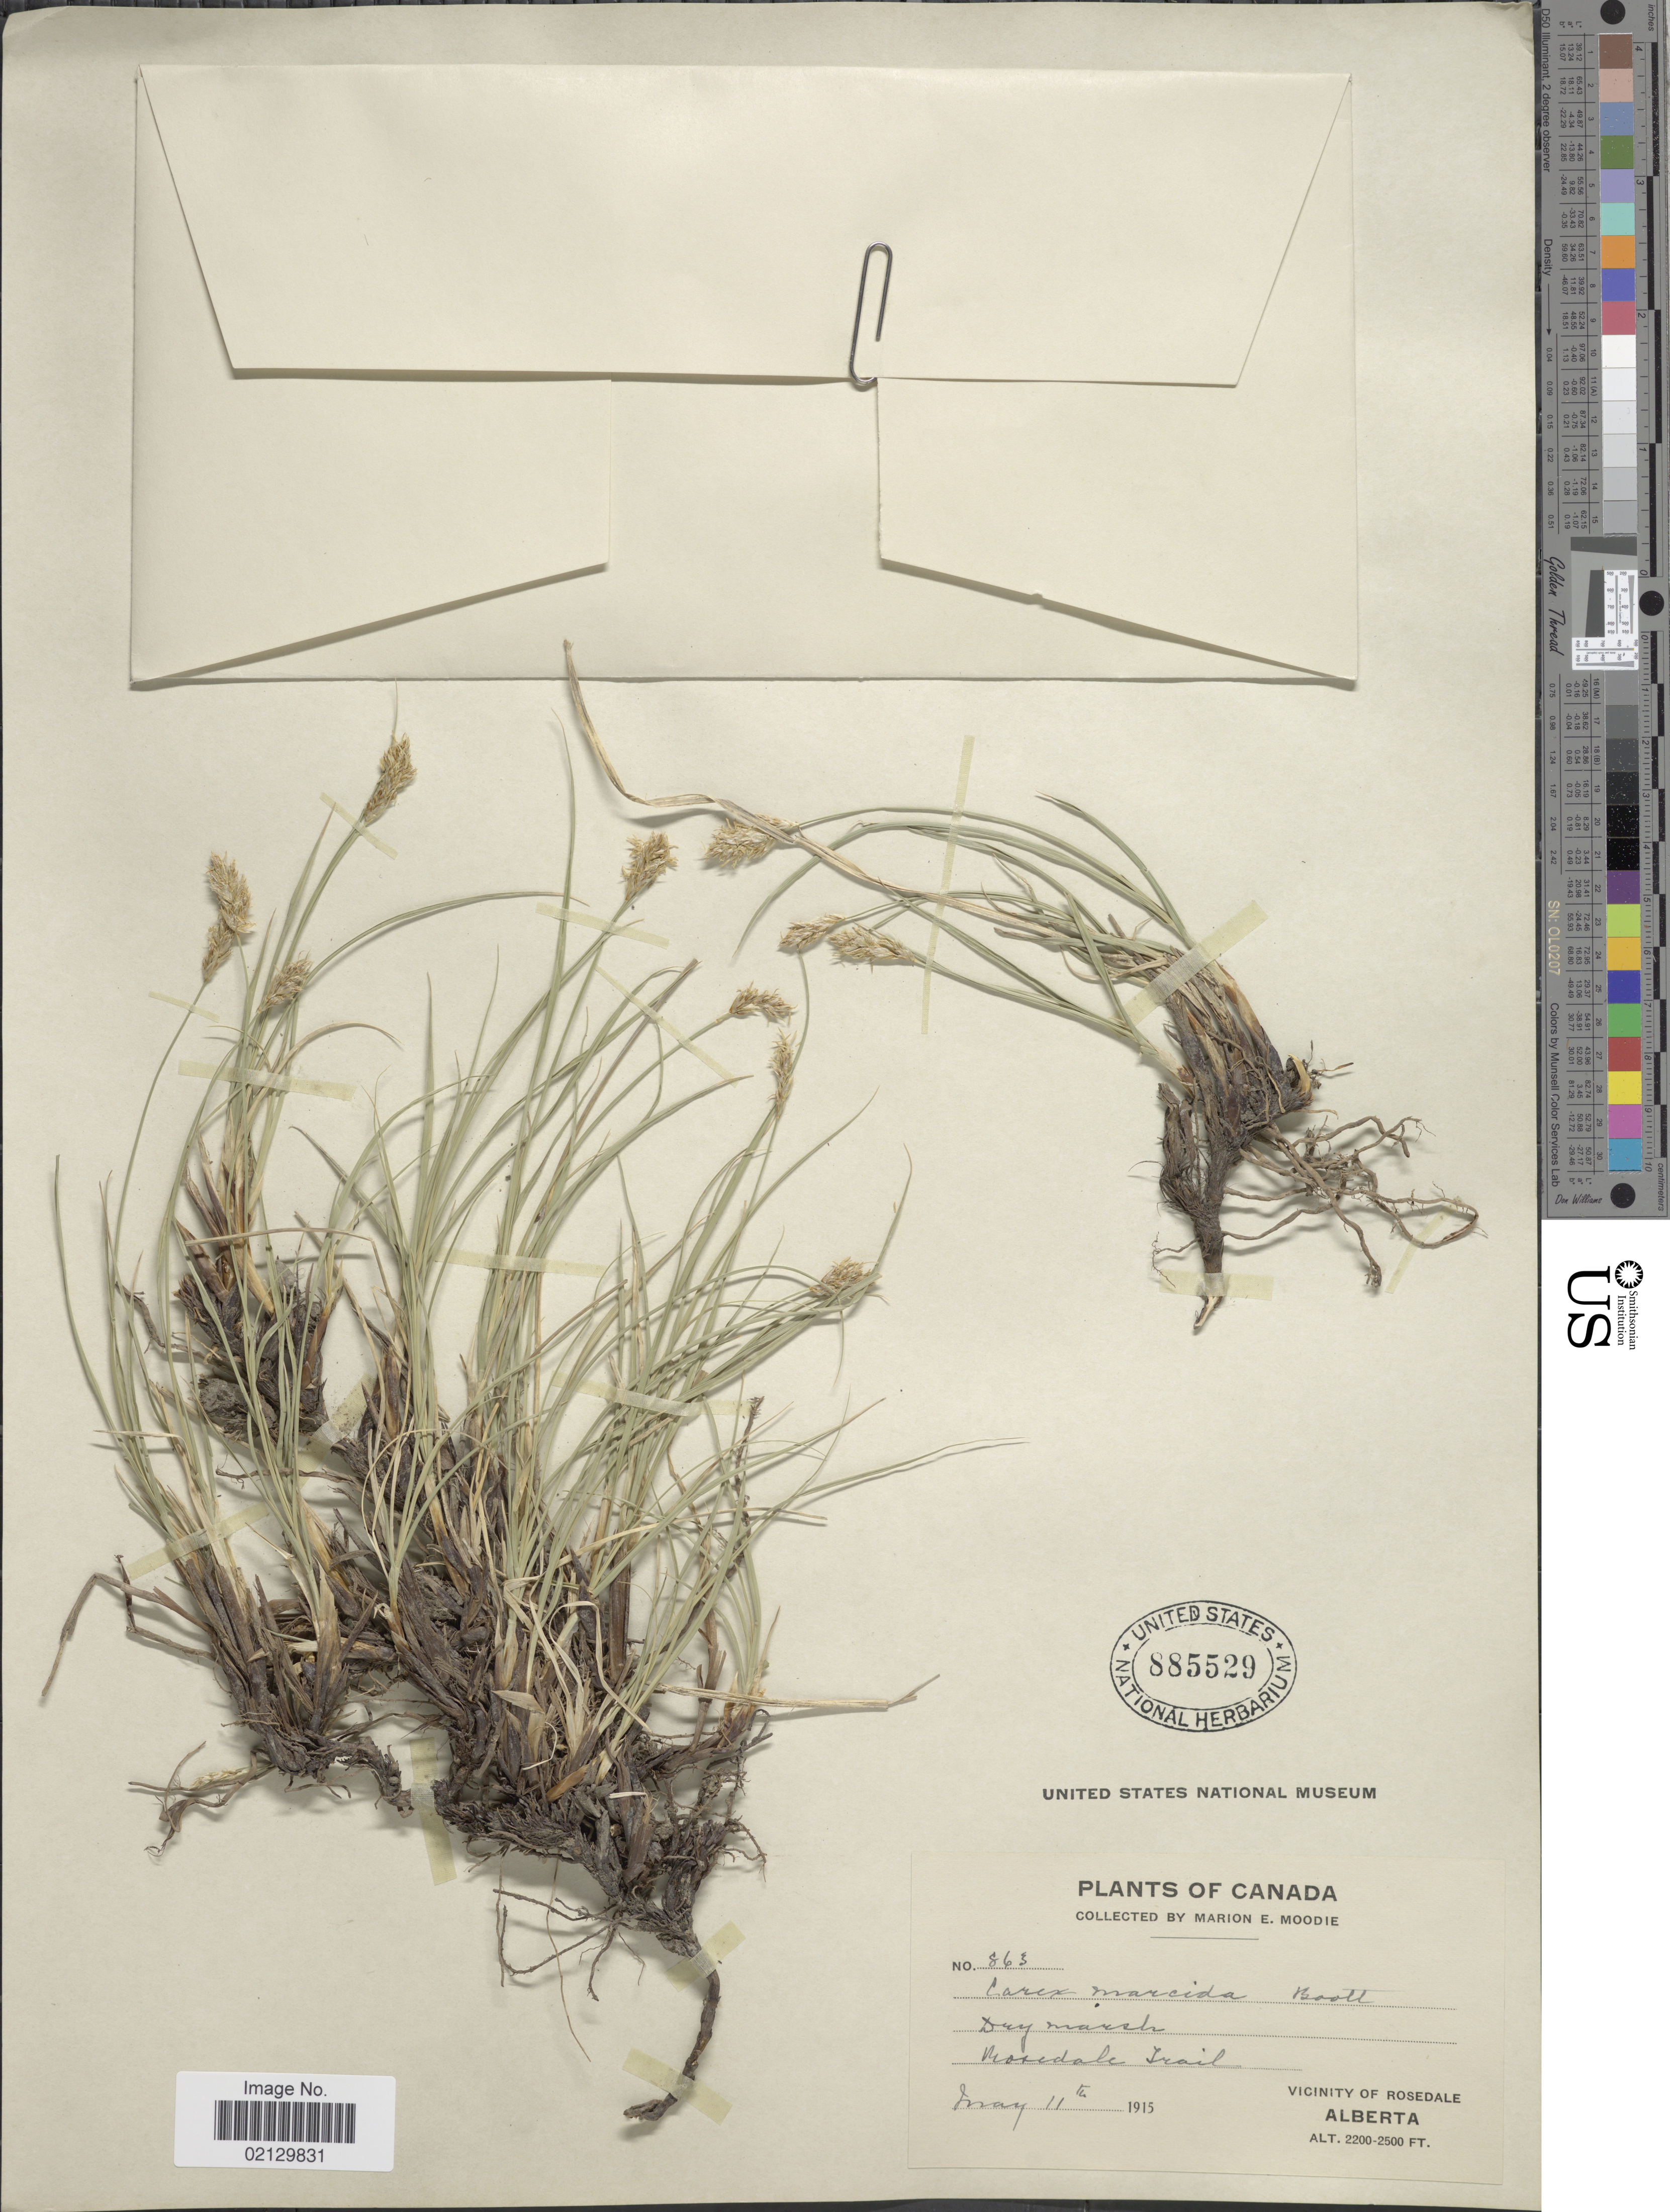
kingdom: Plantae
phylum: Tracheophyta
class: Liliopsida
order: Poales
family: Cyperaceae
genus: Carex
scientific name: Carex praegracilis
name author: W. Boott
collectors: M. E. Moodie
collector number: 863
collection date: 1915-05-11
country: Canada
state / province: Alberta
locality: Rosedale Trail, Vicinity of Rosedale, Alberta.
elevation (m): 671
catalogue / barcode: US 88529